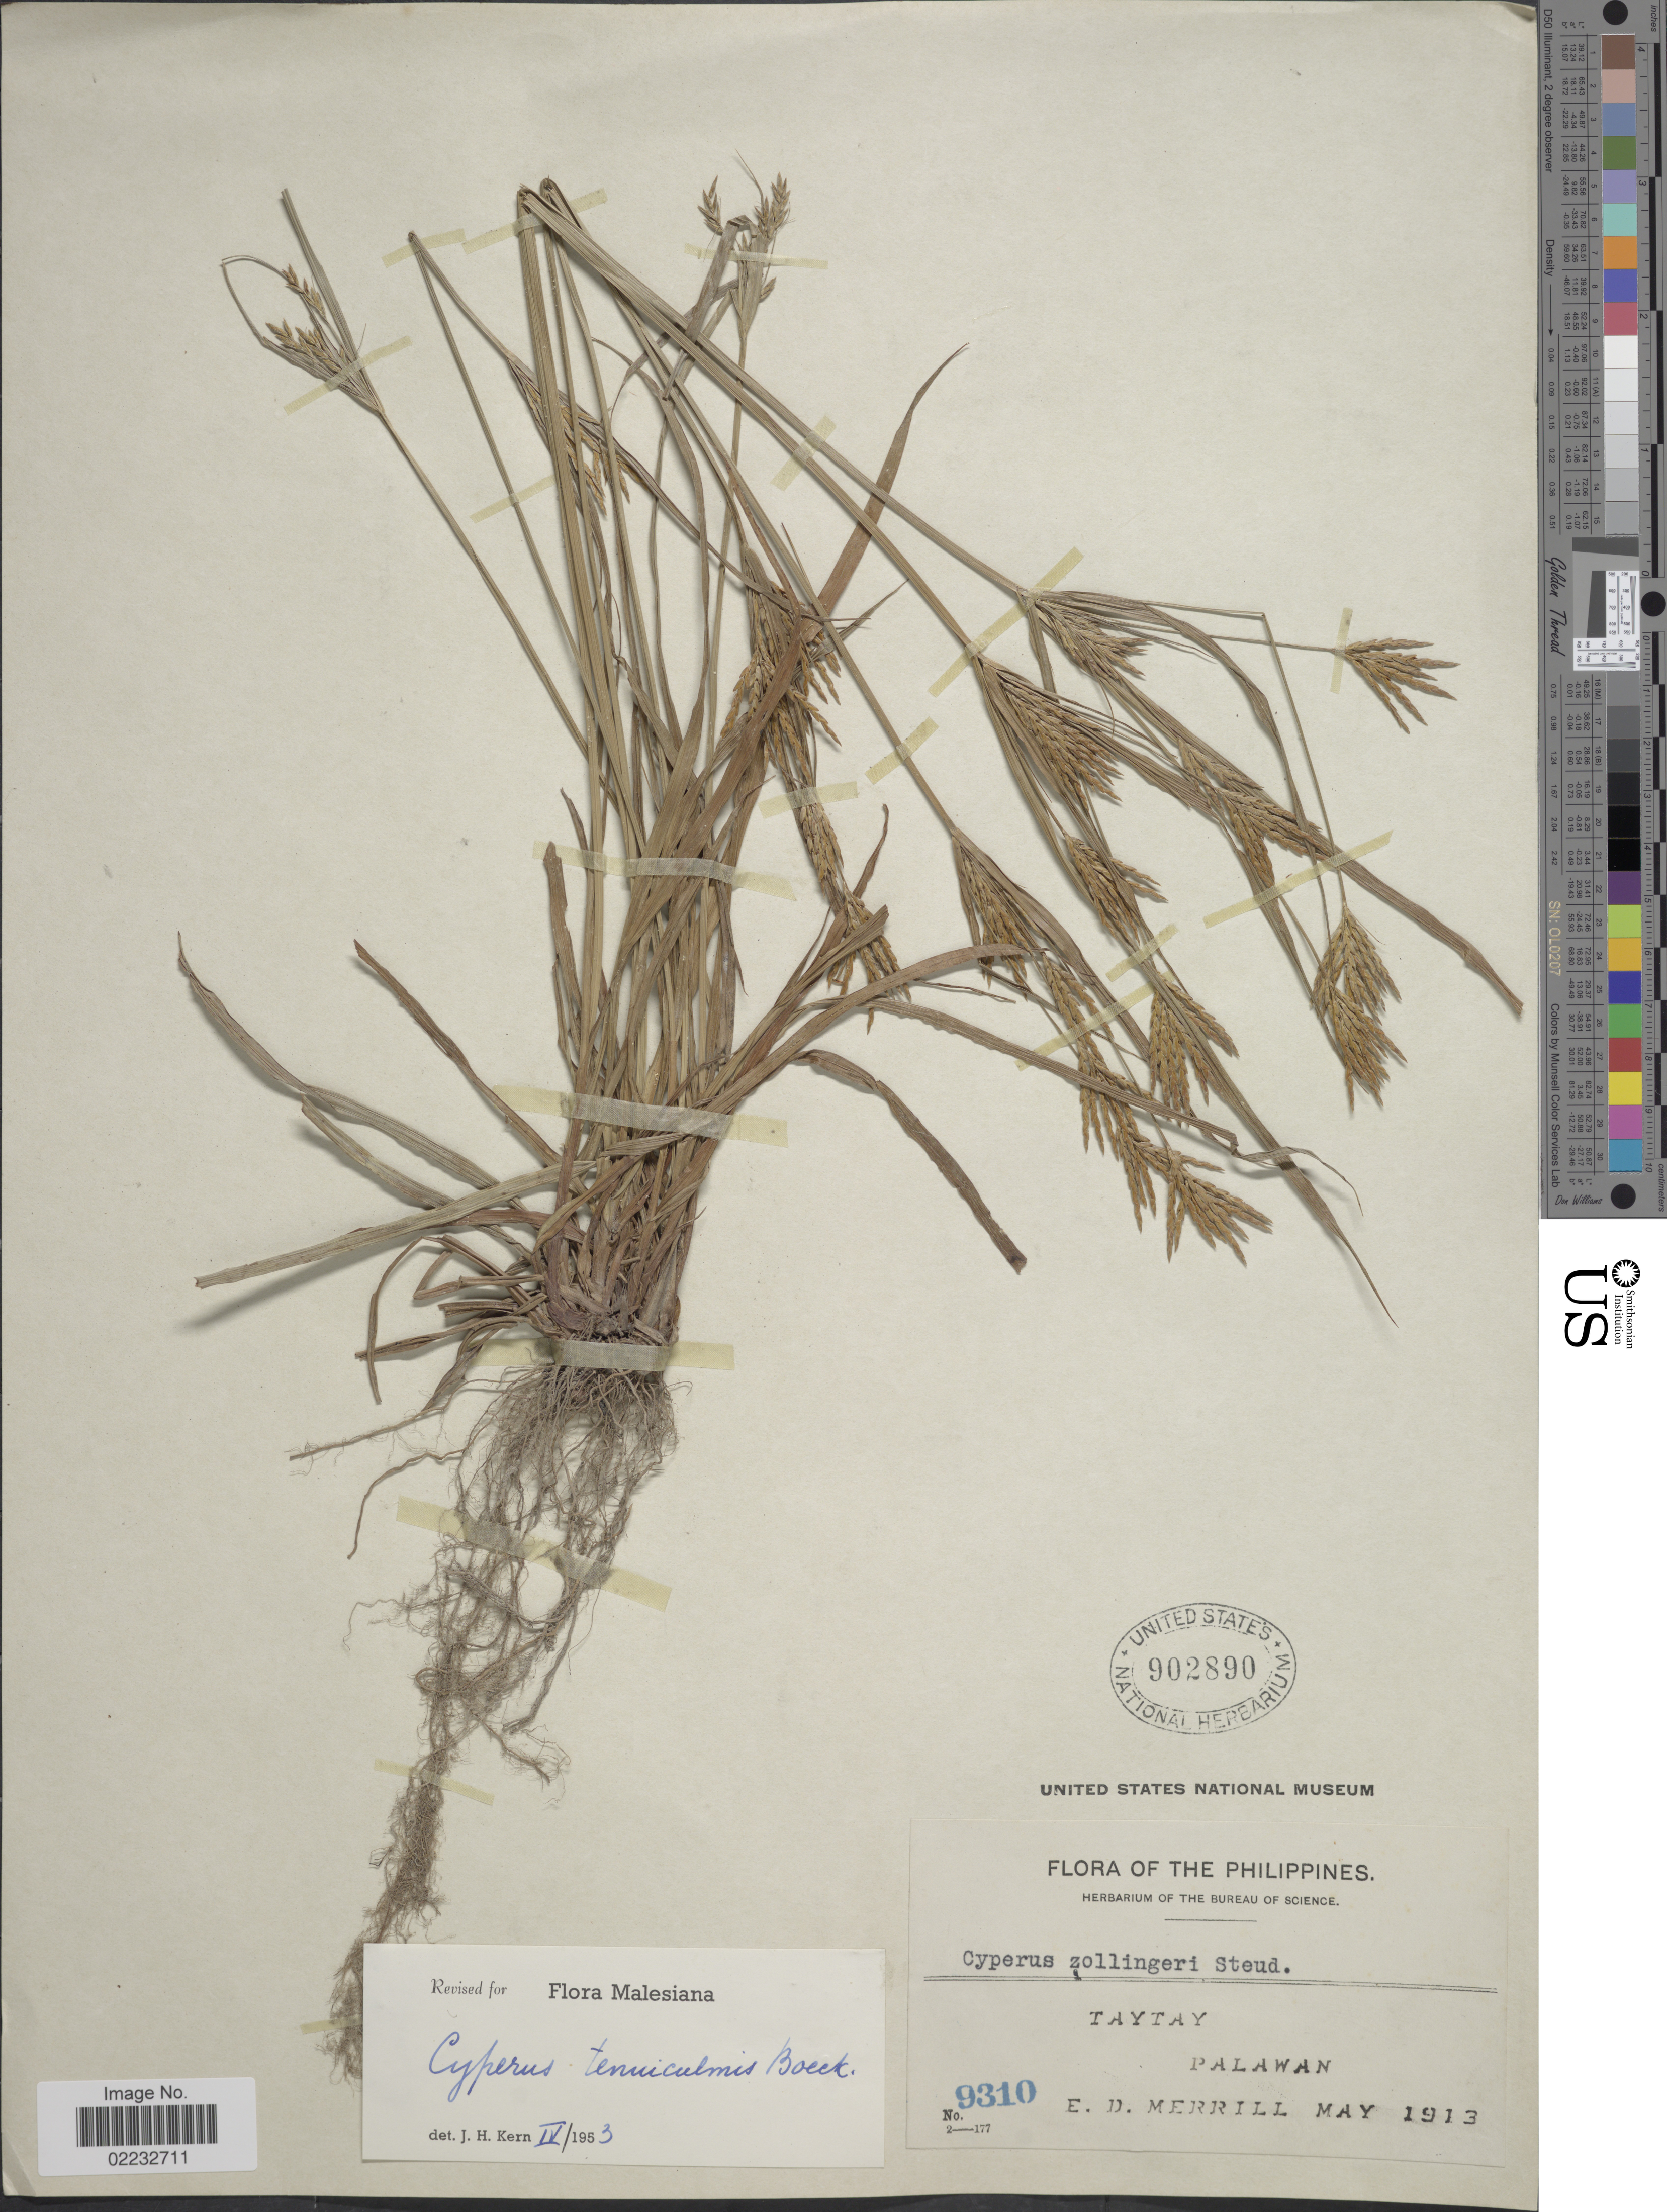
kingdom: Plantae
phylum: Tracheophyta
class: Liliopsida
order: Poales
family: Cyperaceae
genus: Cyperus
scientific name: Cyperus tenuiculmis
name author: Boeckeler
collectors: E. D. Merrill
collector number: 9310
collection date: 1913-05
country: Philippines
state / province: Mimaropa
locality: Taytay, Palawan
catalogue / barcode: US 902890